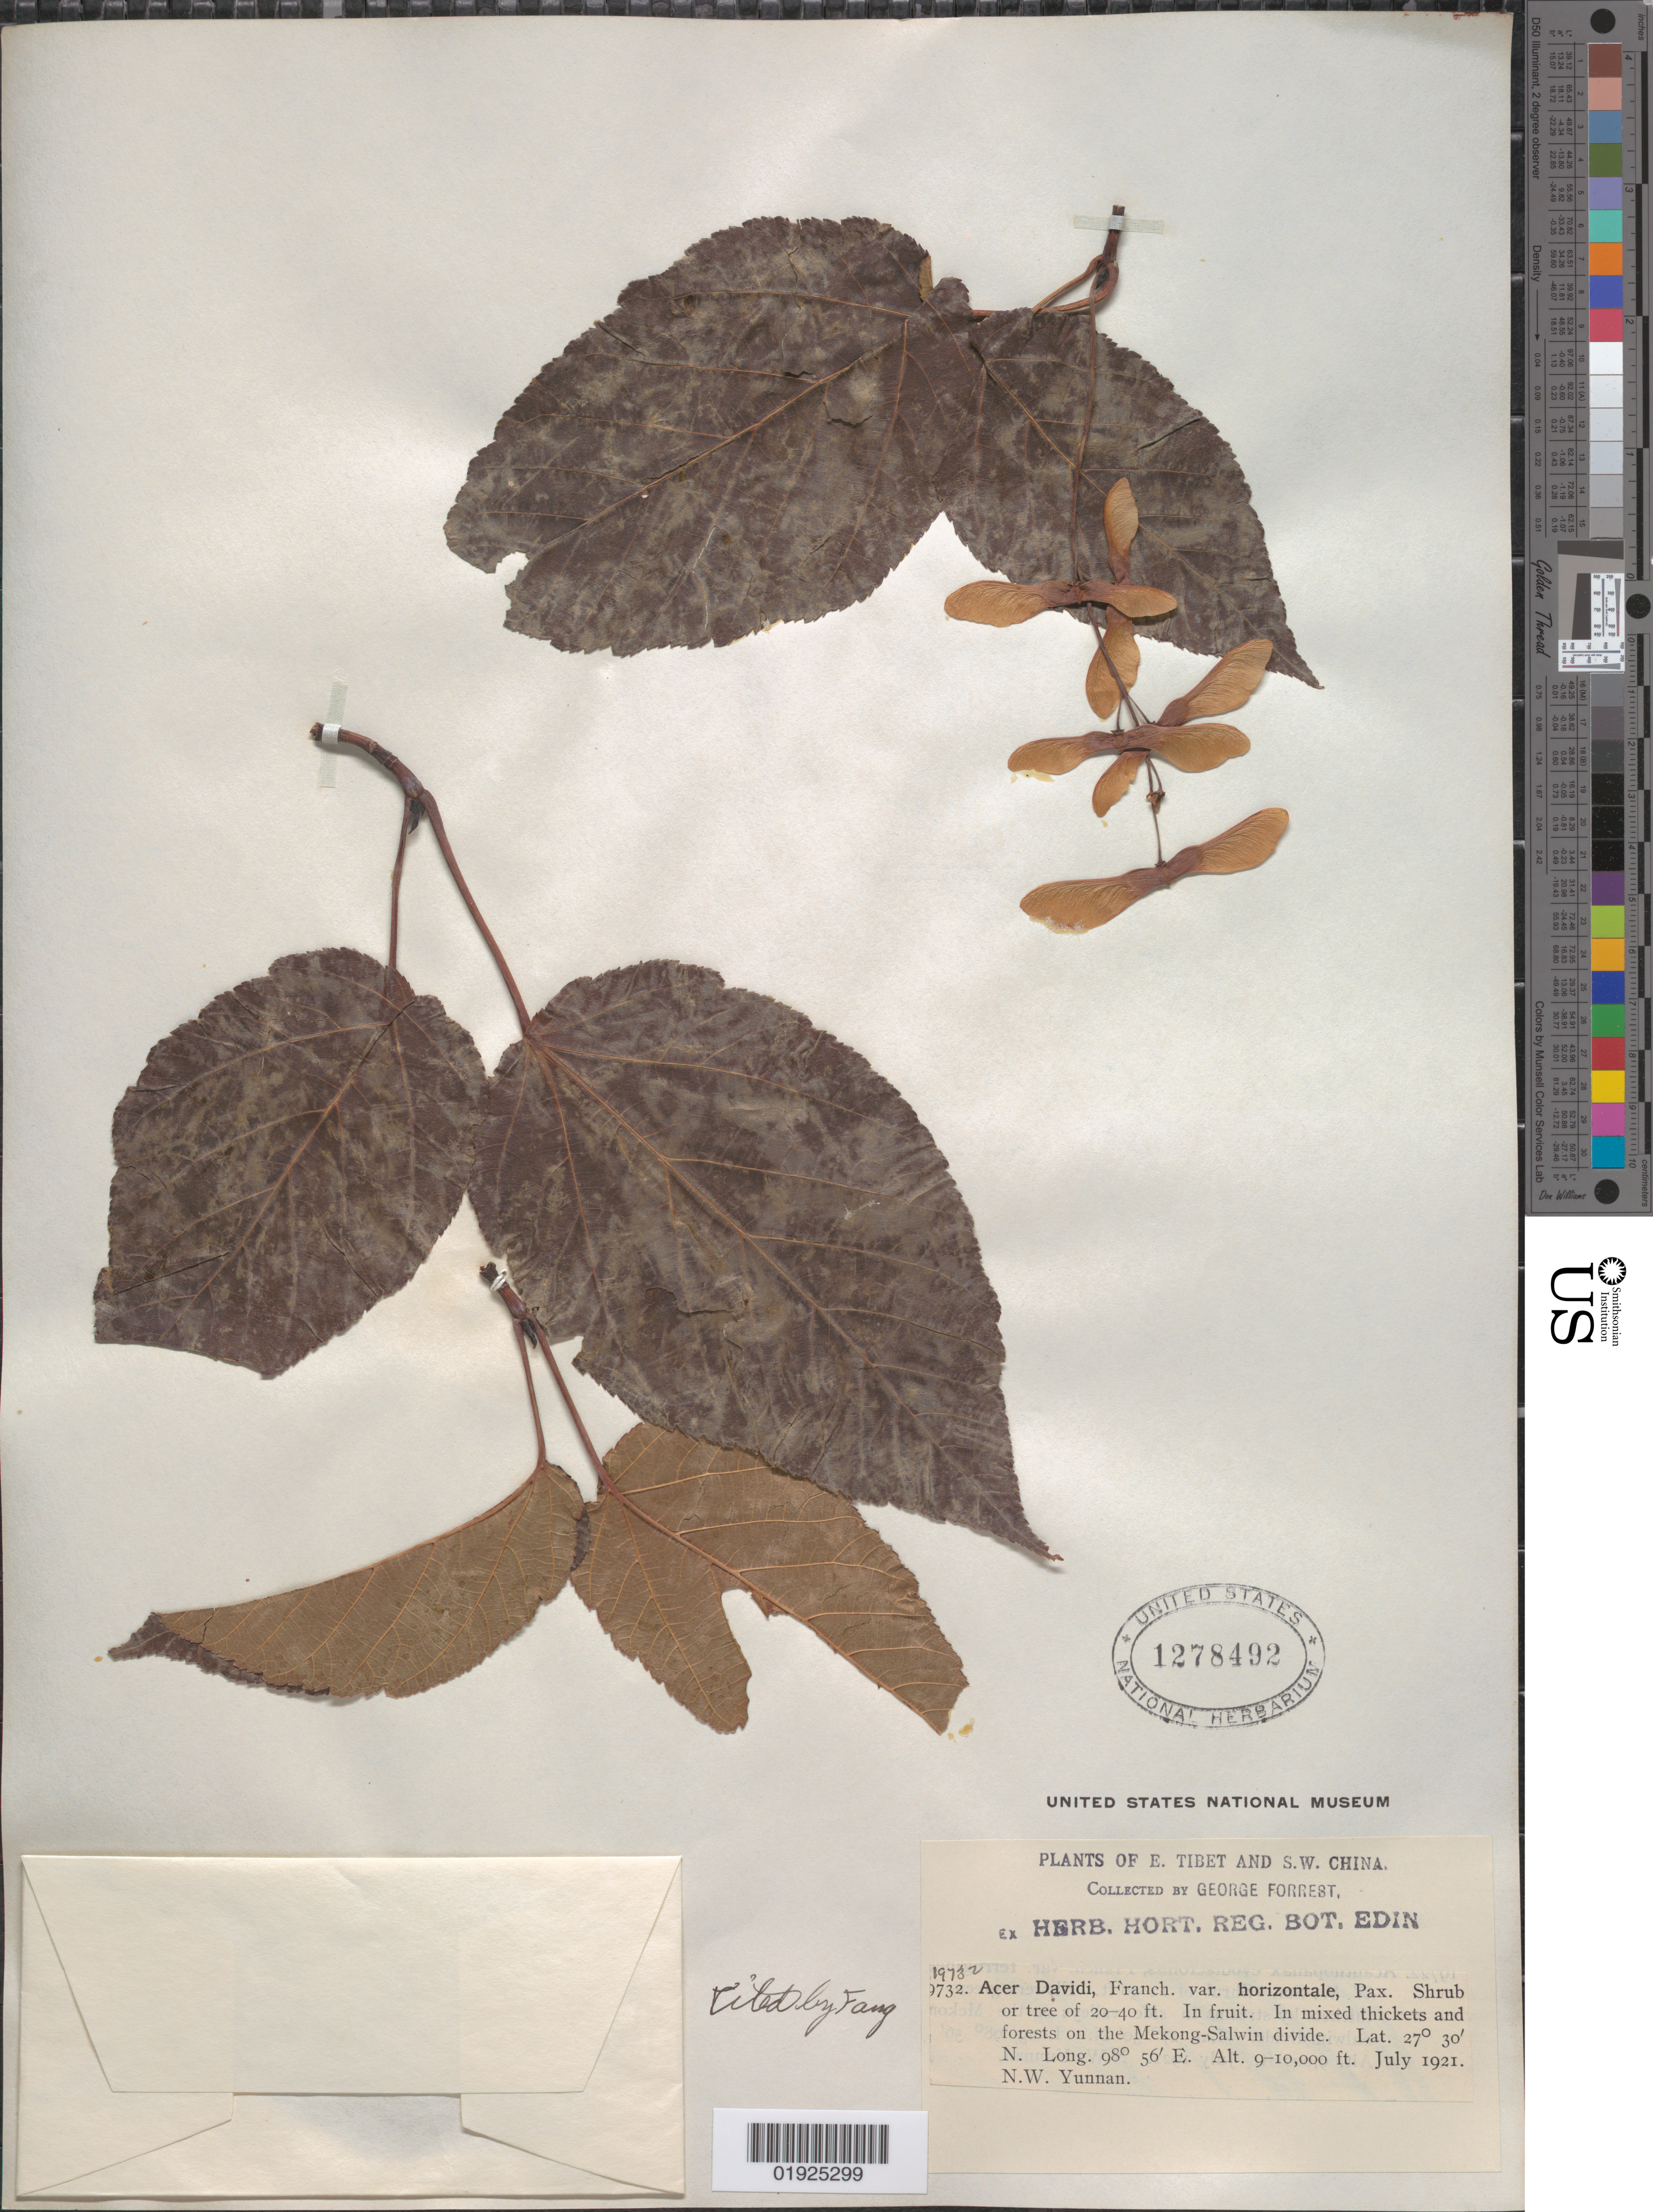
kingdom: Plantae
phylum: Tracheophyta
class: Magnoliopsida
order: Sapindales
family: Sapindaceae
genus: Acer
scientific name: Acer sikkimense subsp. davidii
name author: (Franch.) Wesm.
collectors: G. Forrest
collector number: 19732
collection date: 1921-07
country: China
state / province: Yunnan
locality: Mekong-Salwin divide, NW Yunnan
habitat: In mixed thickets and forests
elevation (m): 2743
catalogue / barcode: US 1278492